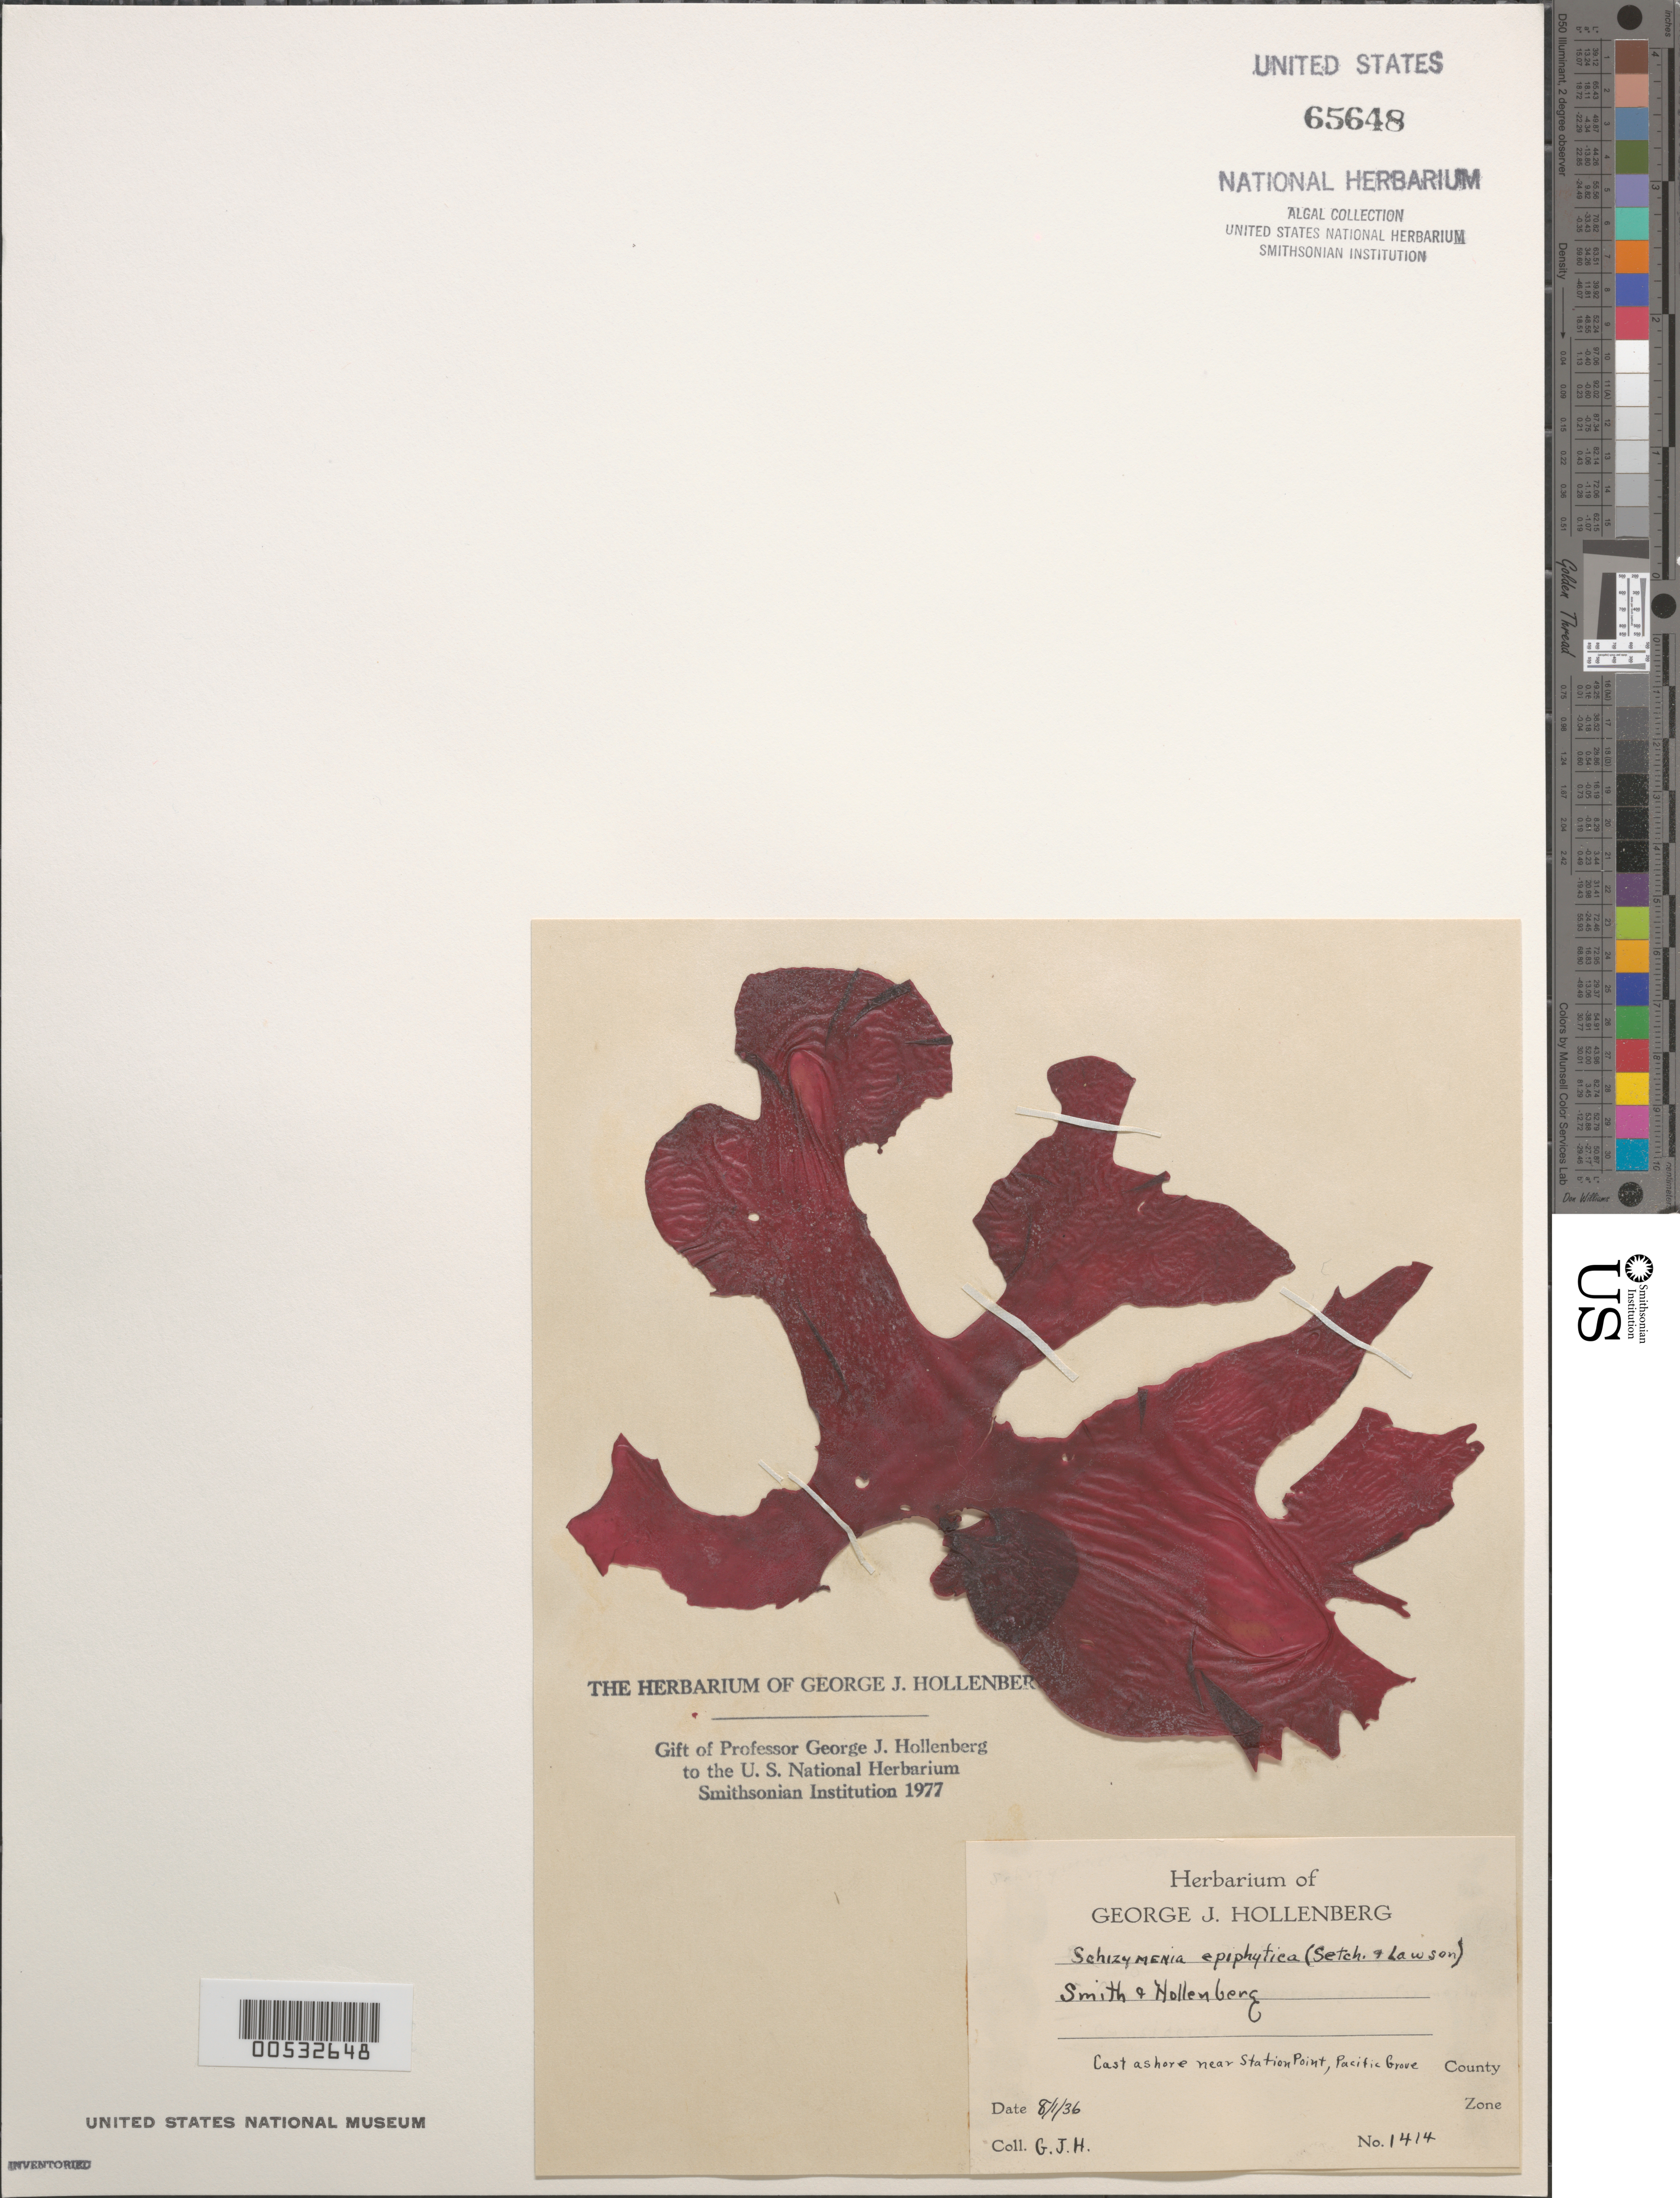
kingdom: Plantae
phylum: Rhodophyta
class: Florideophyceae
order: Gigartinales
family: Furcellariaceae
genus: Peyssonneliopsis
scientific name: Peyssonneliopsis epiphytica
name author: Setch. & G.W. Lawson in Setch.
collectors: G. Hollenberg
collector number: GJH 1414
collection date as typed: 01 Aug 1936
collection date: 1936-08-01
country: United States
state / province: California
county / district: Monterey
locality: Pacific Grove, near Station Point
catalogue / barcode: US 65648